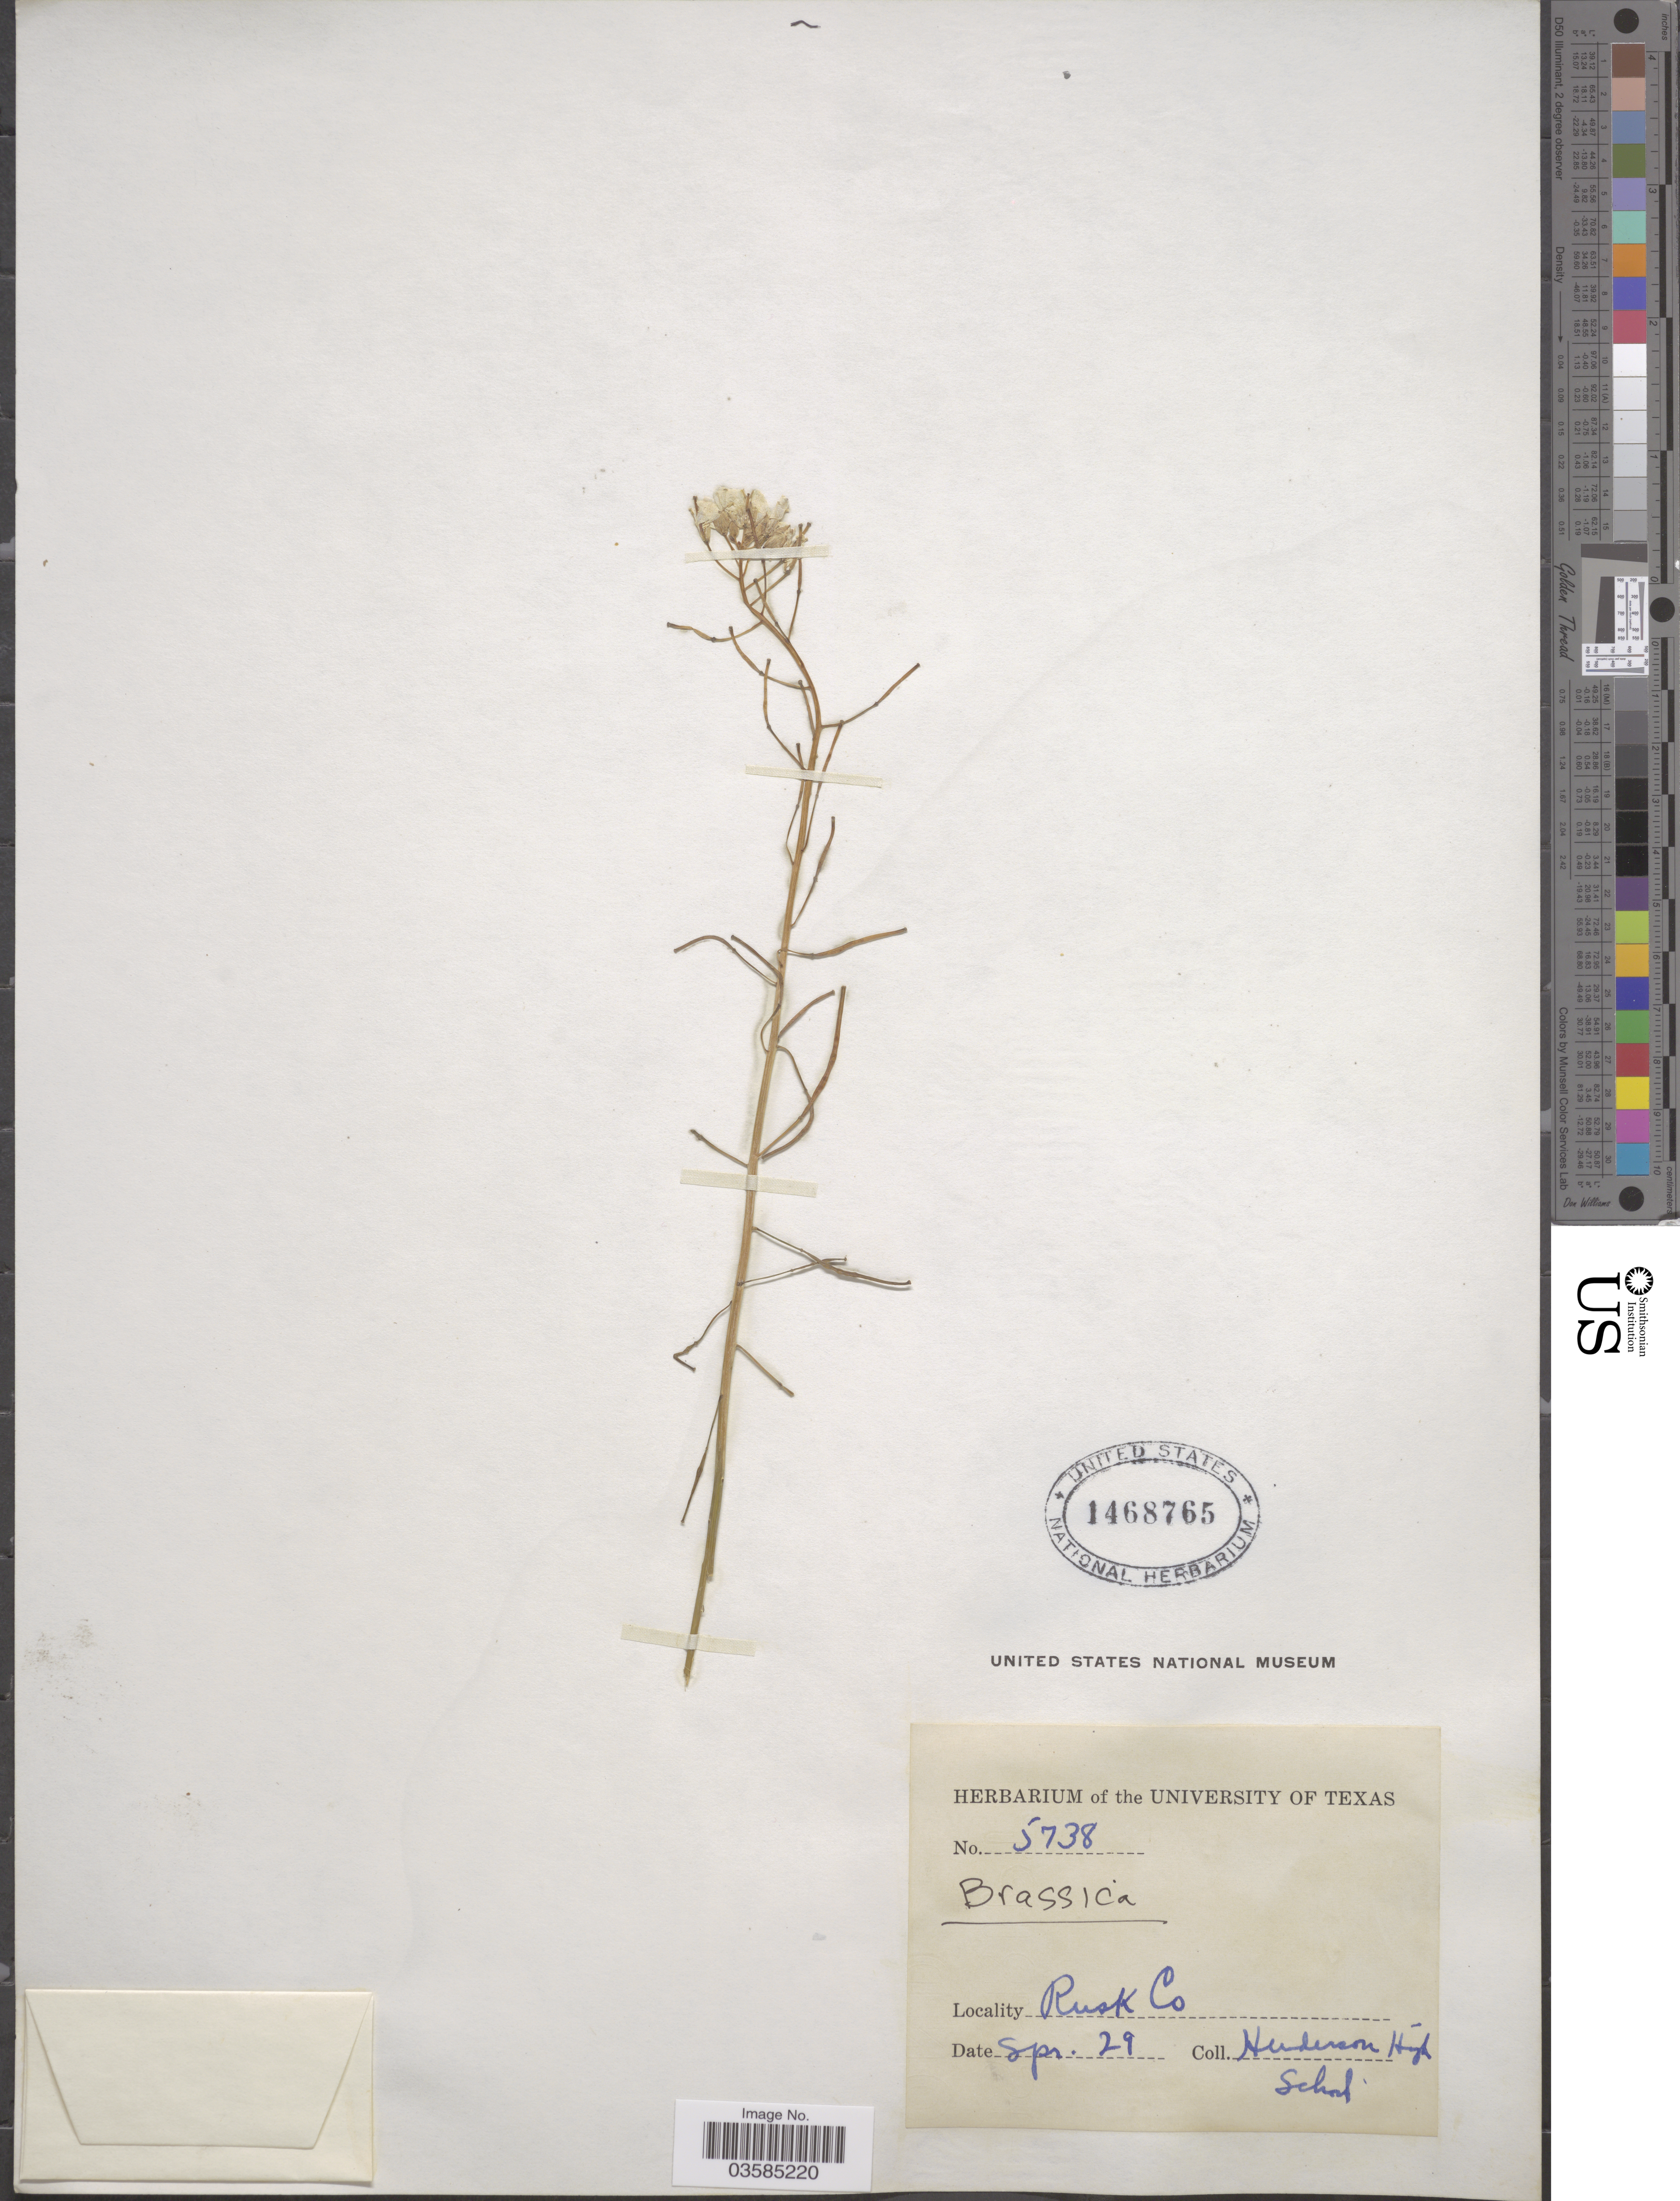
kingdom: Plantae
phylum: Tracheophyta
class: Magnoliopsida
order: Brassicales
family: Brassicaceae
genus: Brassica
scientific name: Brassica sp.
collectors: Henderson High School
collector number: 5738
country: United States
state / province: Texas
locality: Rusk Co.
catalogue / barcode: US 1468765